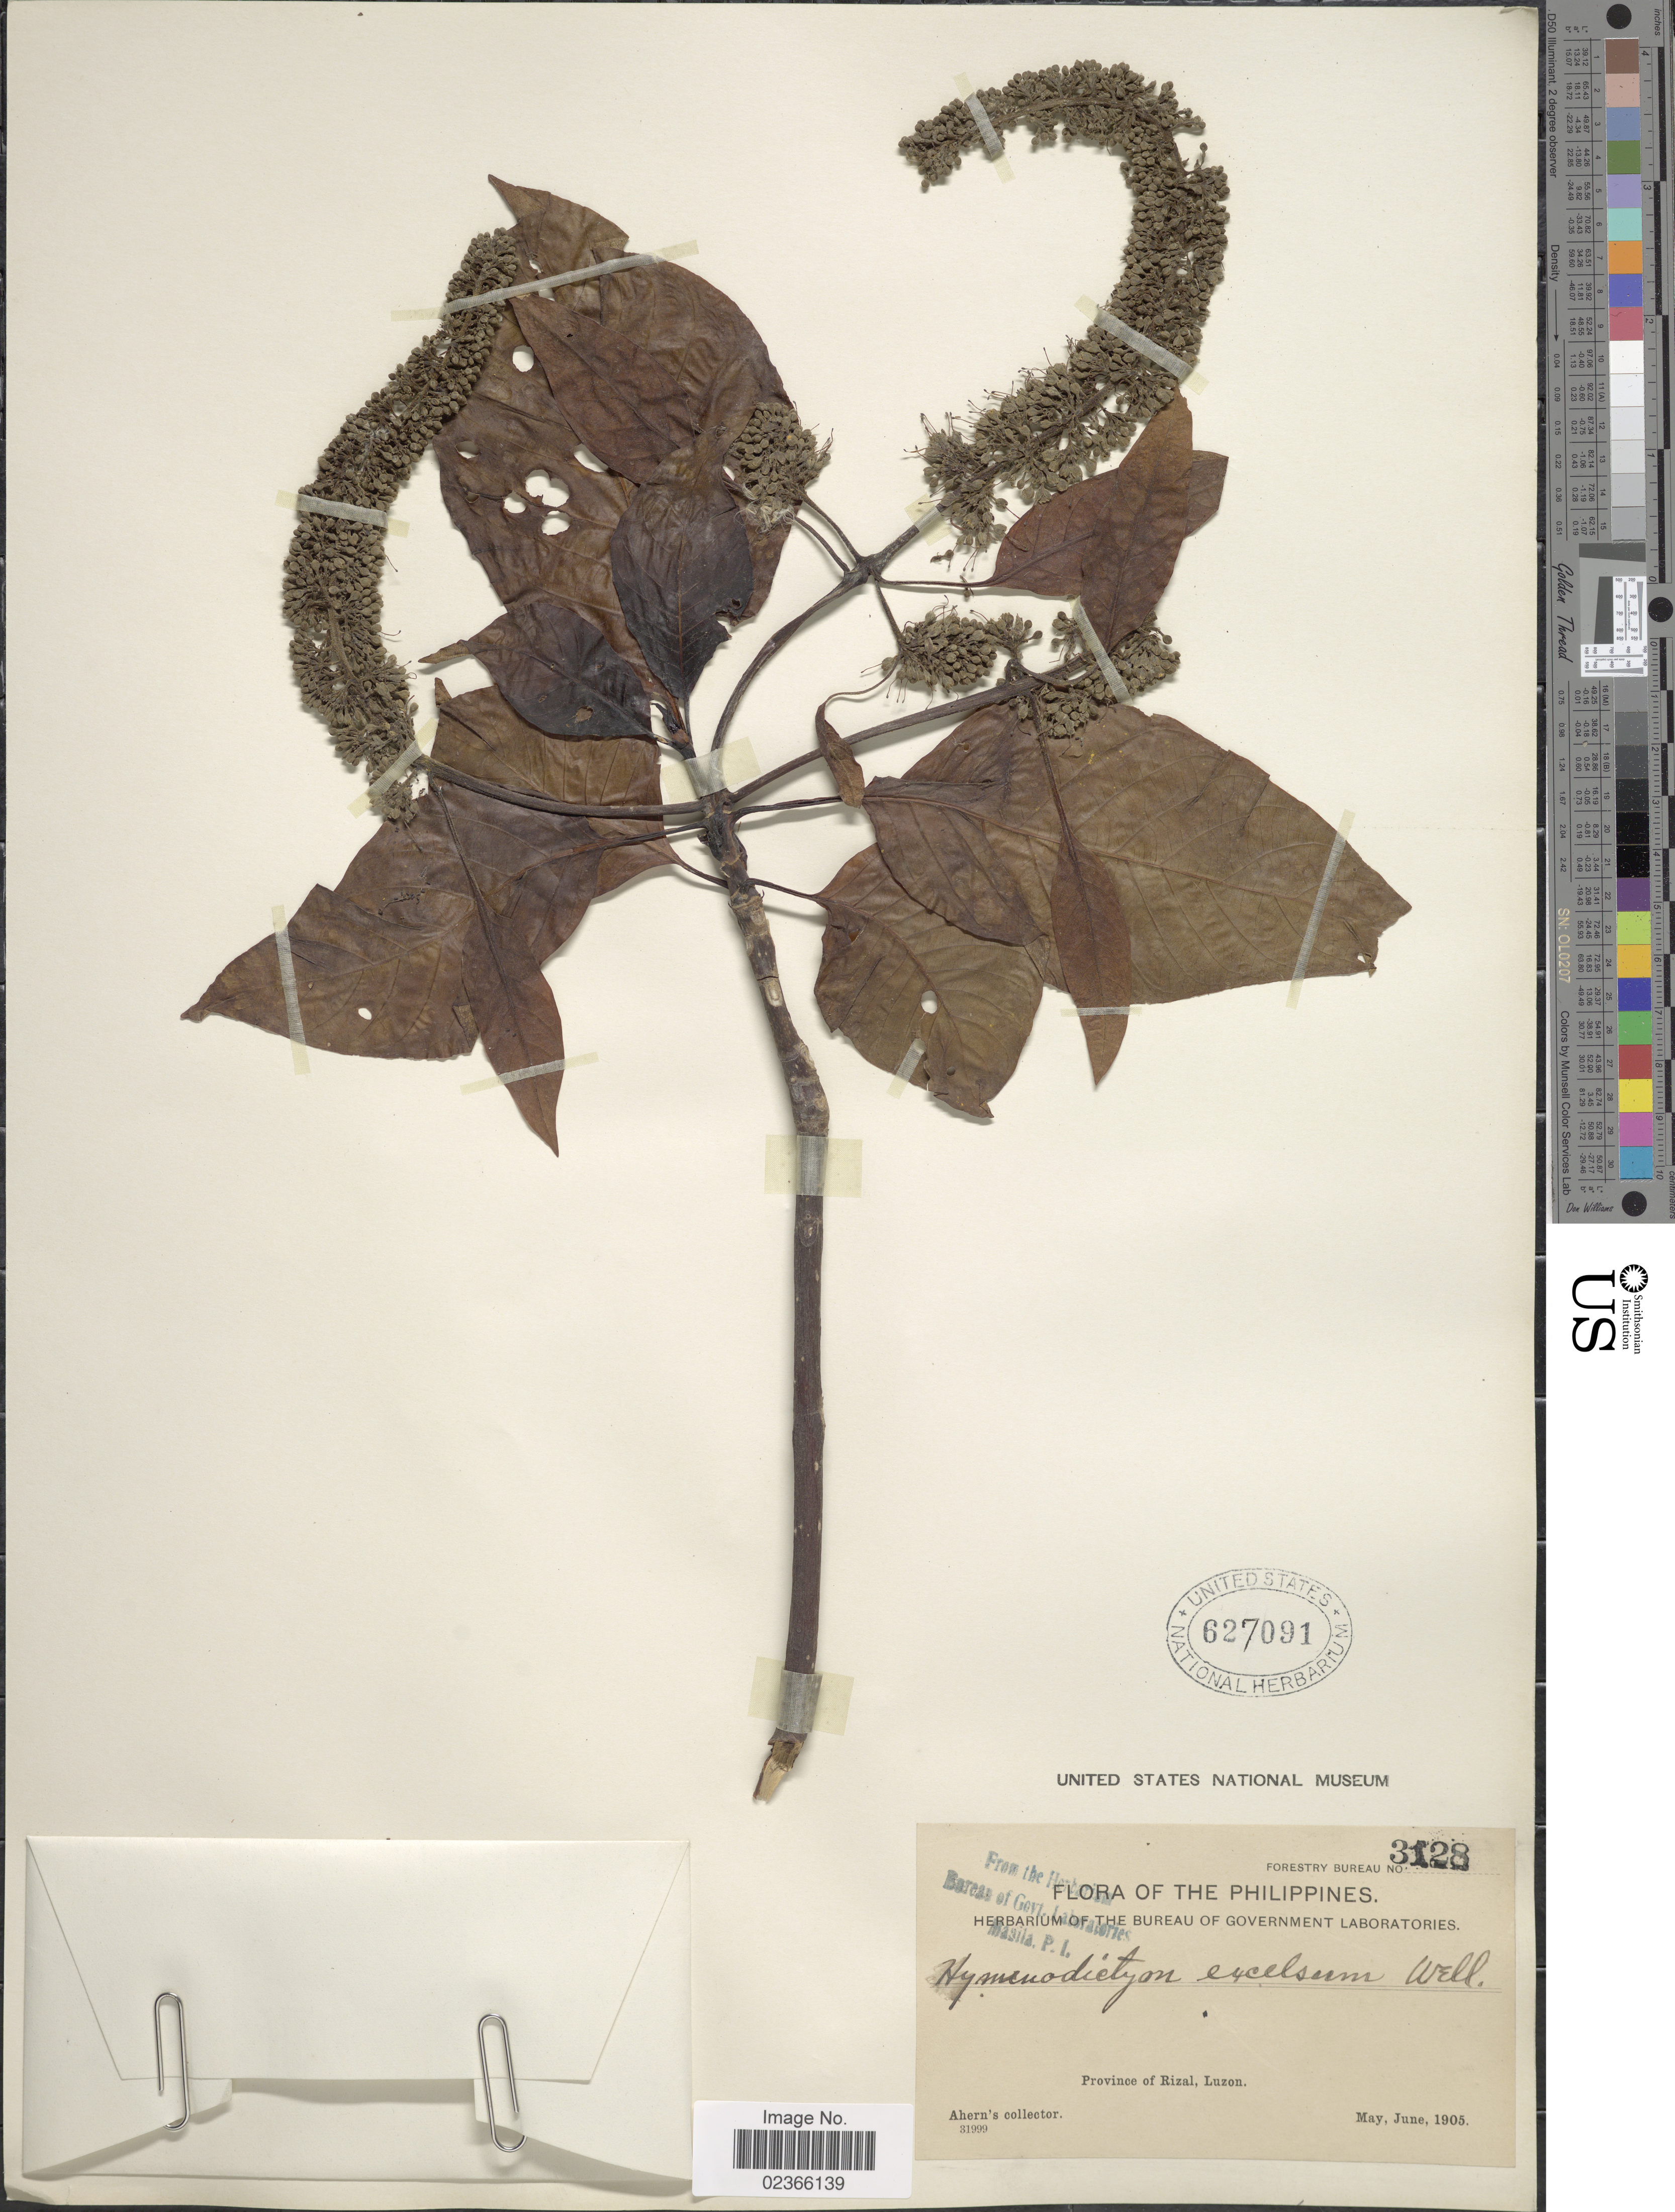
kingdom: Plantae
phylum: Tracheophyta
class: Magnoliopsida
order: Gentianales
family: Rubiaceae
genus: Hymenodictyon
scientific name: Hymenodictyon excelsum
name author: (Roxb.) Wall.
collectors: Ahern's collector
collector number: Forestry Bureau 3128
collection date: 1905-05/1905-06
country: Philippines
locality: Province of Rizal, Luzon.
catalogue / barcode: US 627091